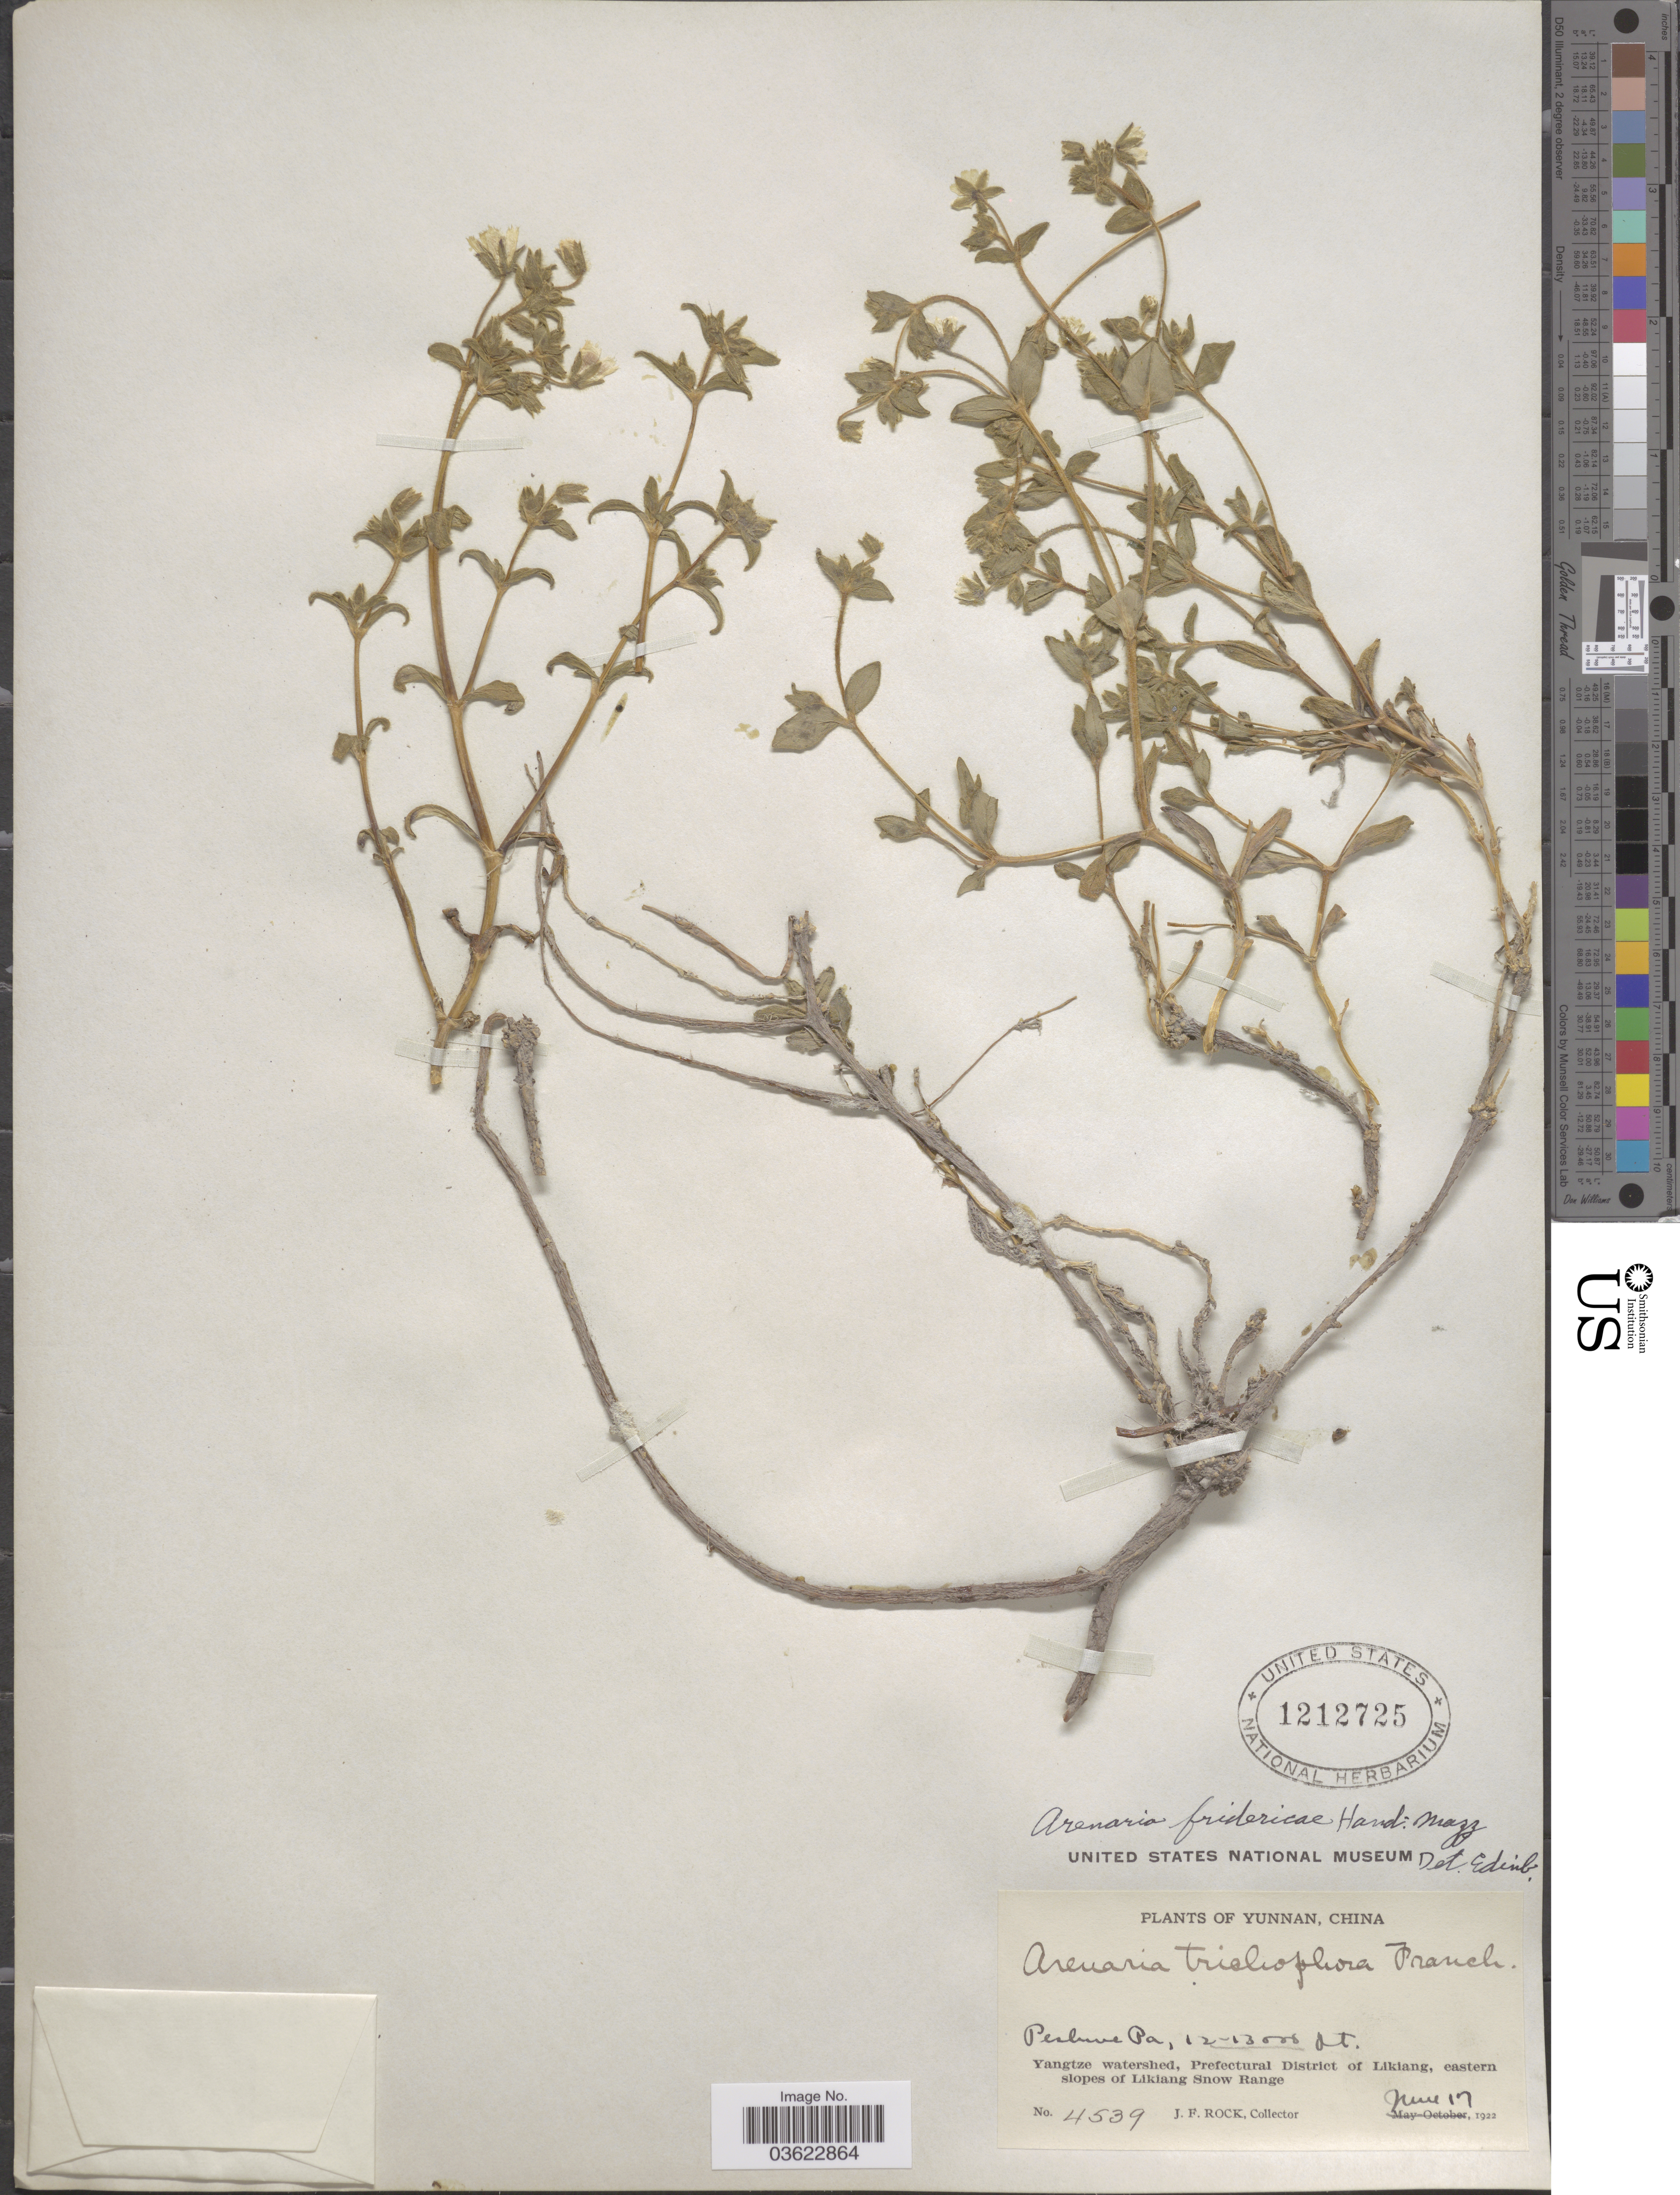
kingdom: Plantae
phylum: Tracheophyta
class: Magnoliopsida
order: Caryophyllales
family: Caryophyllaceae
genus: Arenaria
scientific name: Arenaria fredericae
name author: Hand.-Mazz.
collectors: J. Rock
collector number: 4539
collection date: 1922-06-17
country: China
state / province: Yunnan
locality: Peshwe Pa. Yangtze watershed, Prefectural District of Likiang, eastern slopes of Likiang Snow Range.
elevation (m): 3658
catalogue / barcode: US 1212725